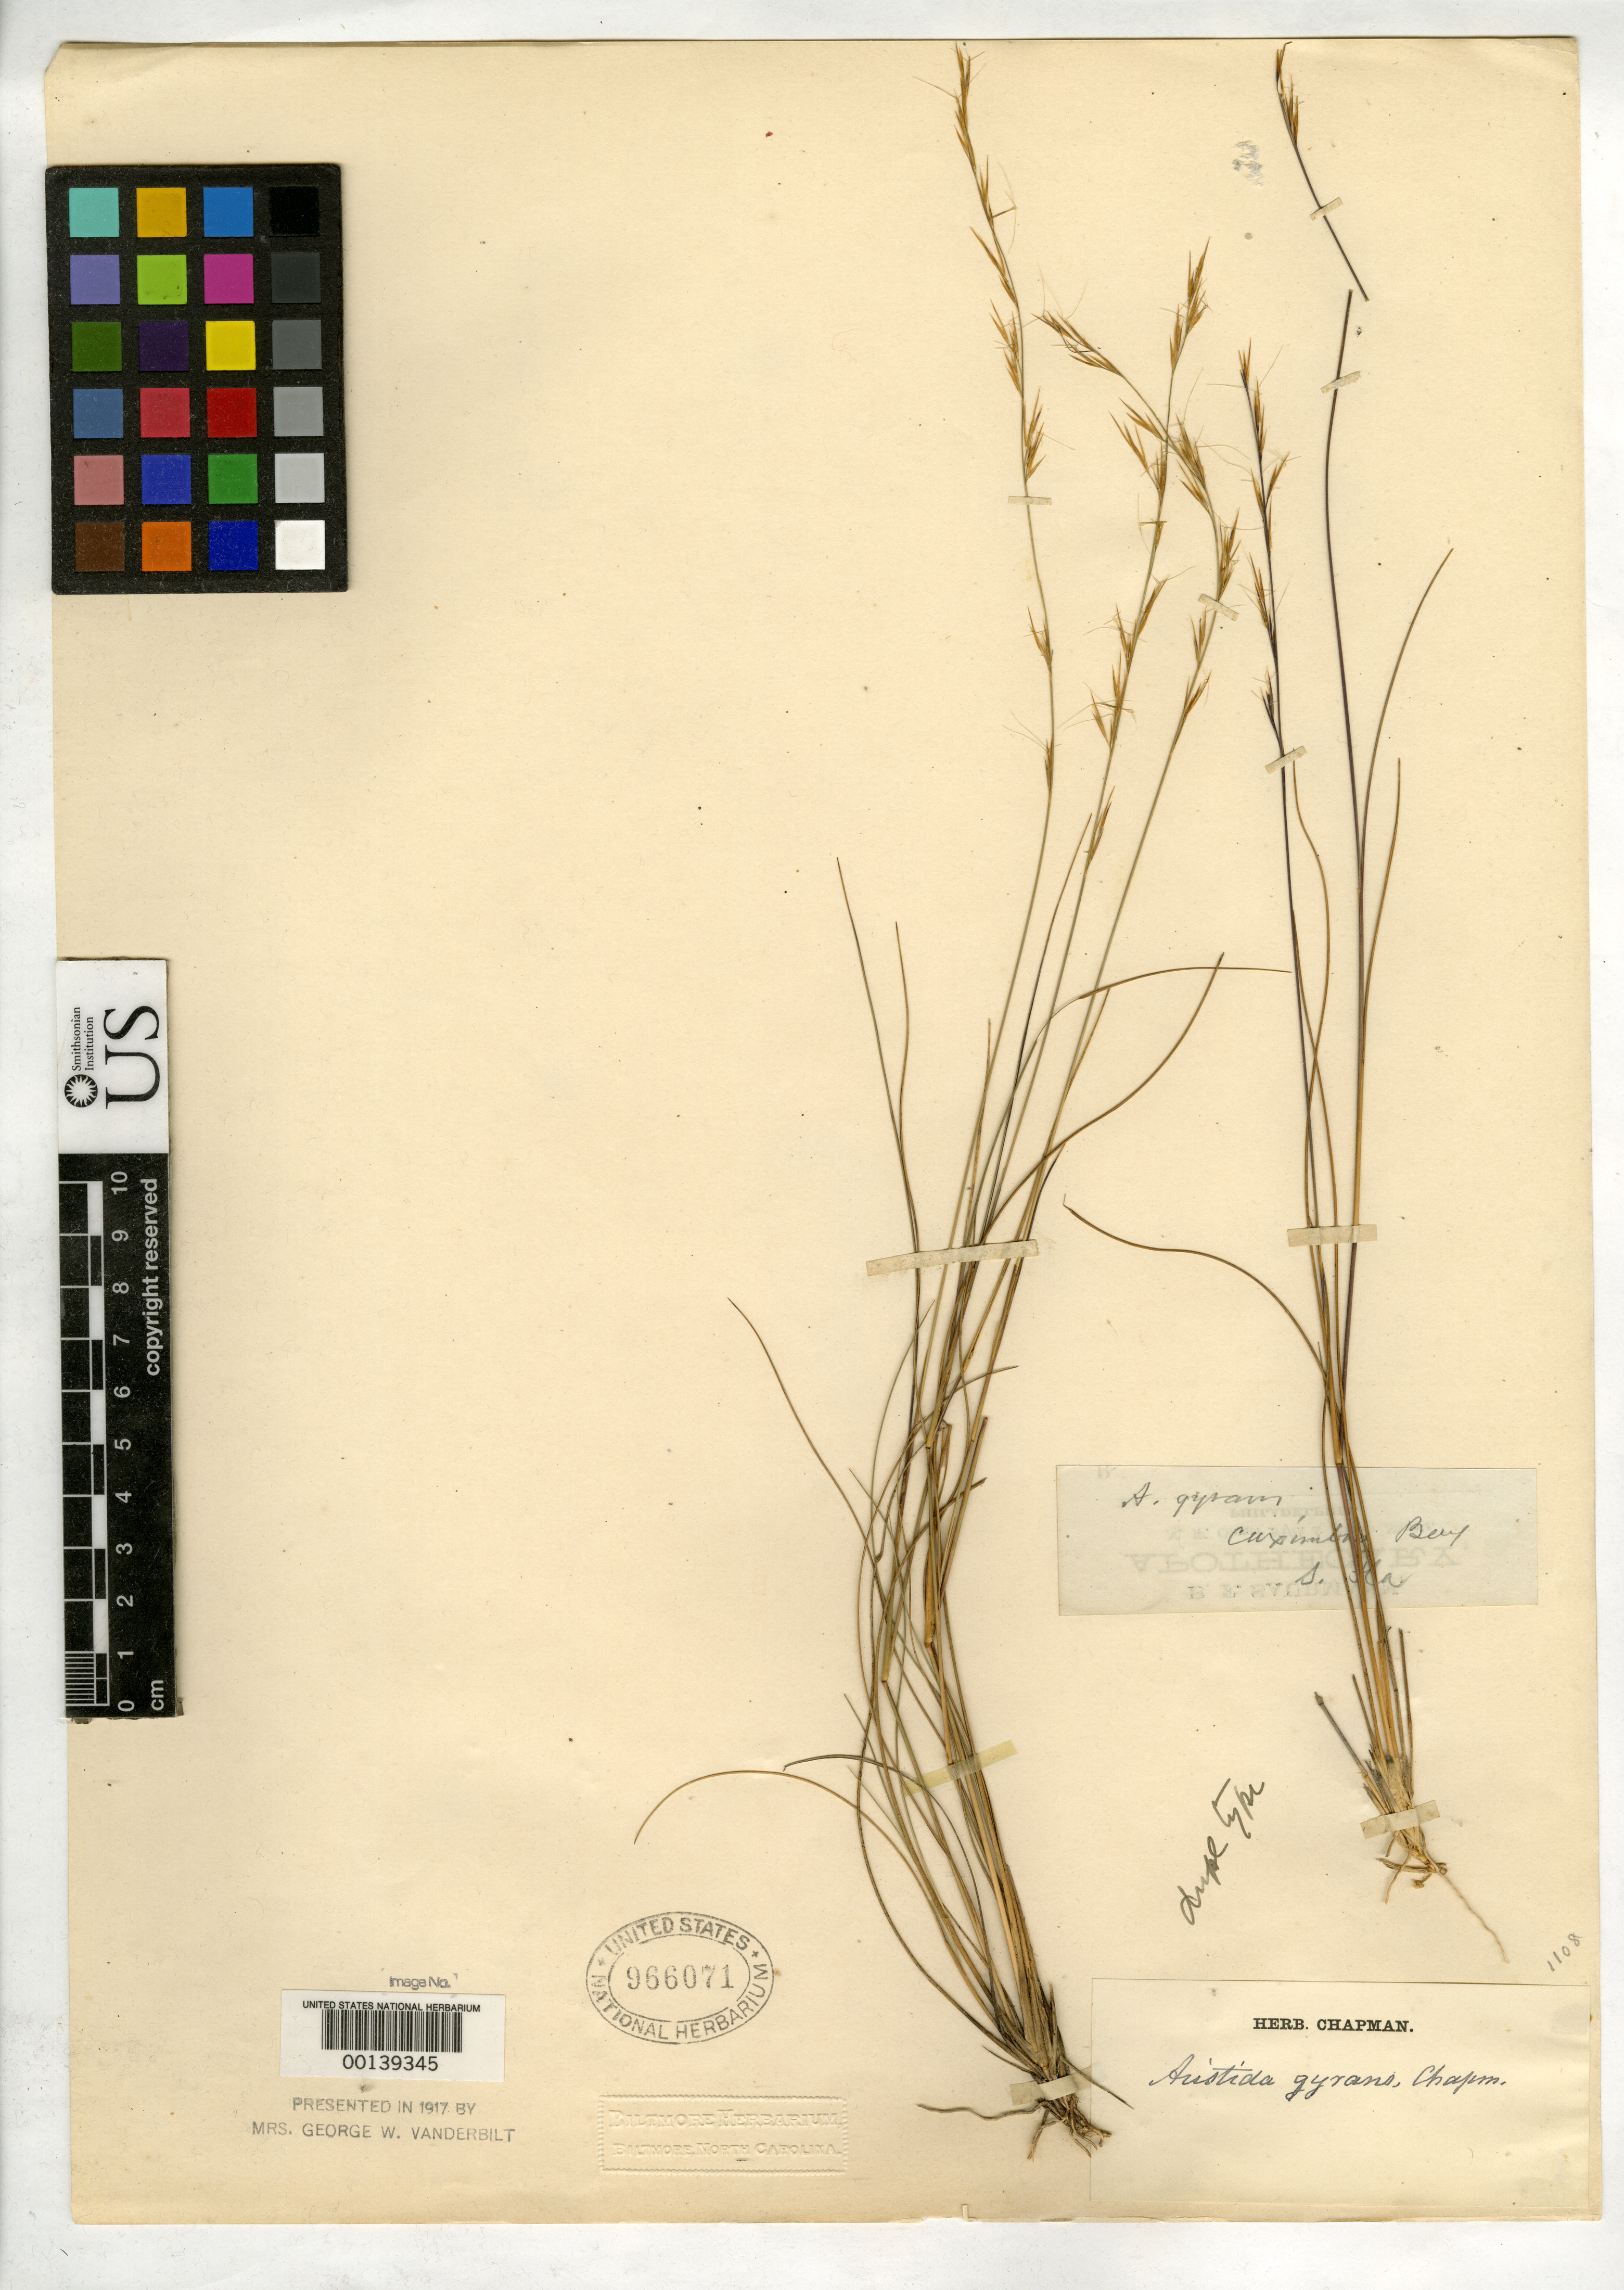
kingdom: Plantae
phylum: Tracheophyta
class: Liliopsida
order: Poales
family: Poaceae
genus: Aristida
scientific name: Aristida gyrans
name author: Chapm.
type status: Isotype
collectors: A. W. Chapman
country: United States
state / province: Florida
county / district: Collier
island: Robert's Key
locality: In Caximbas Bay.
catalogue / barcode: US 966071